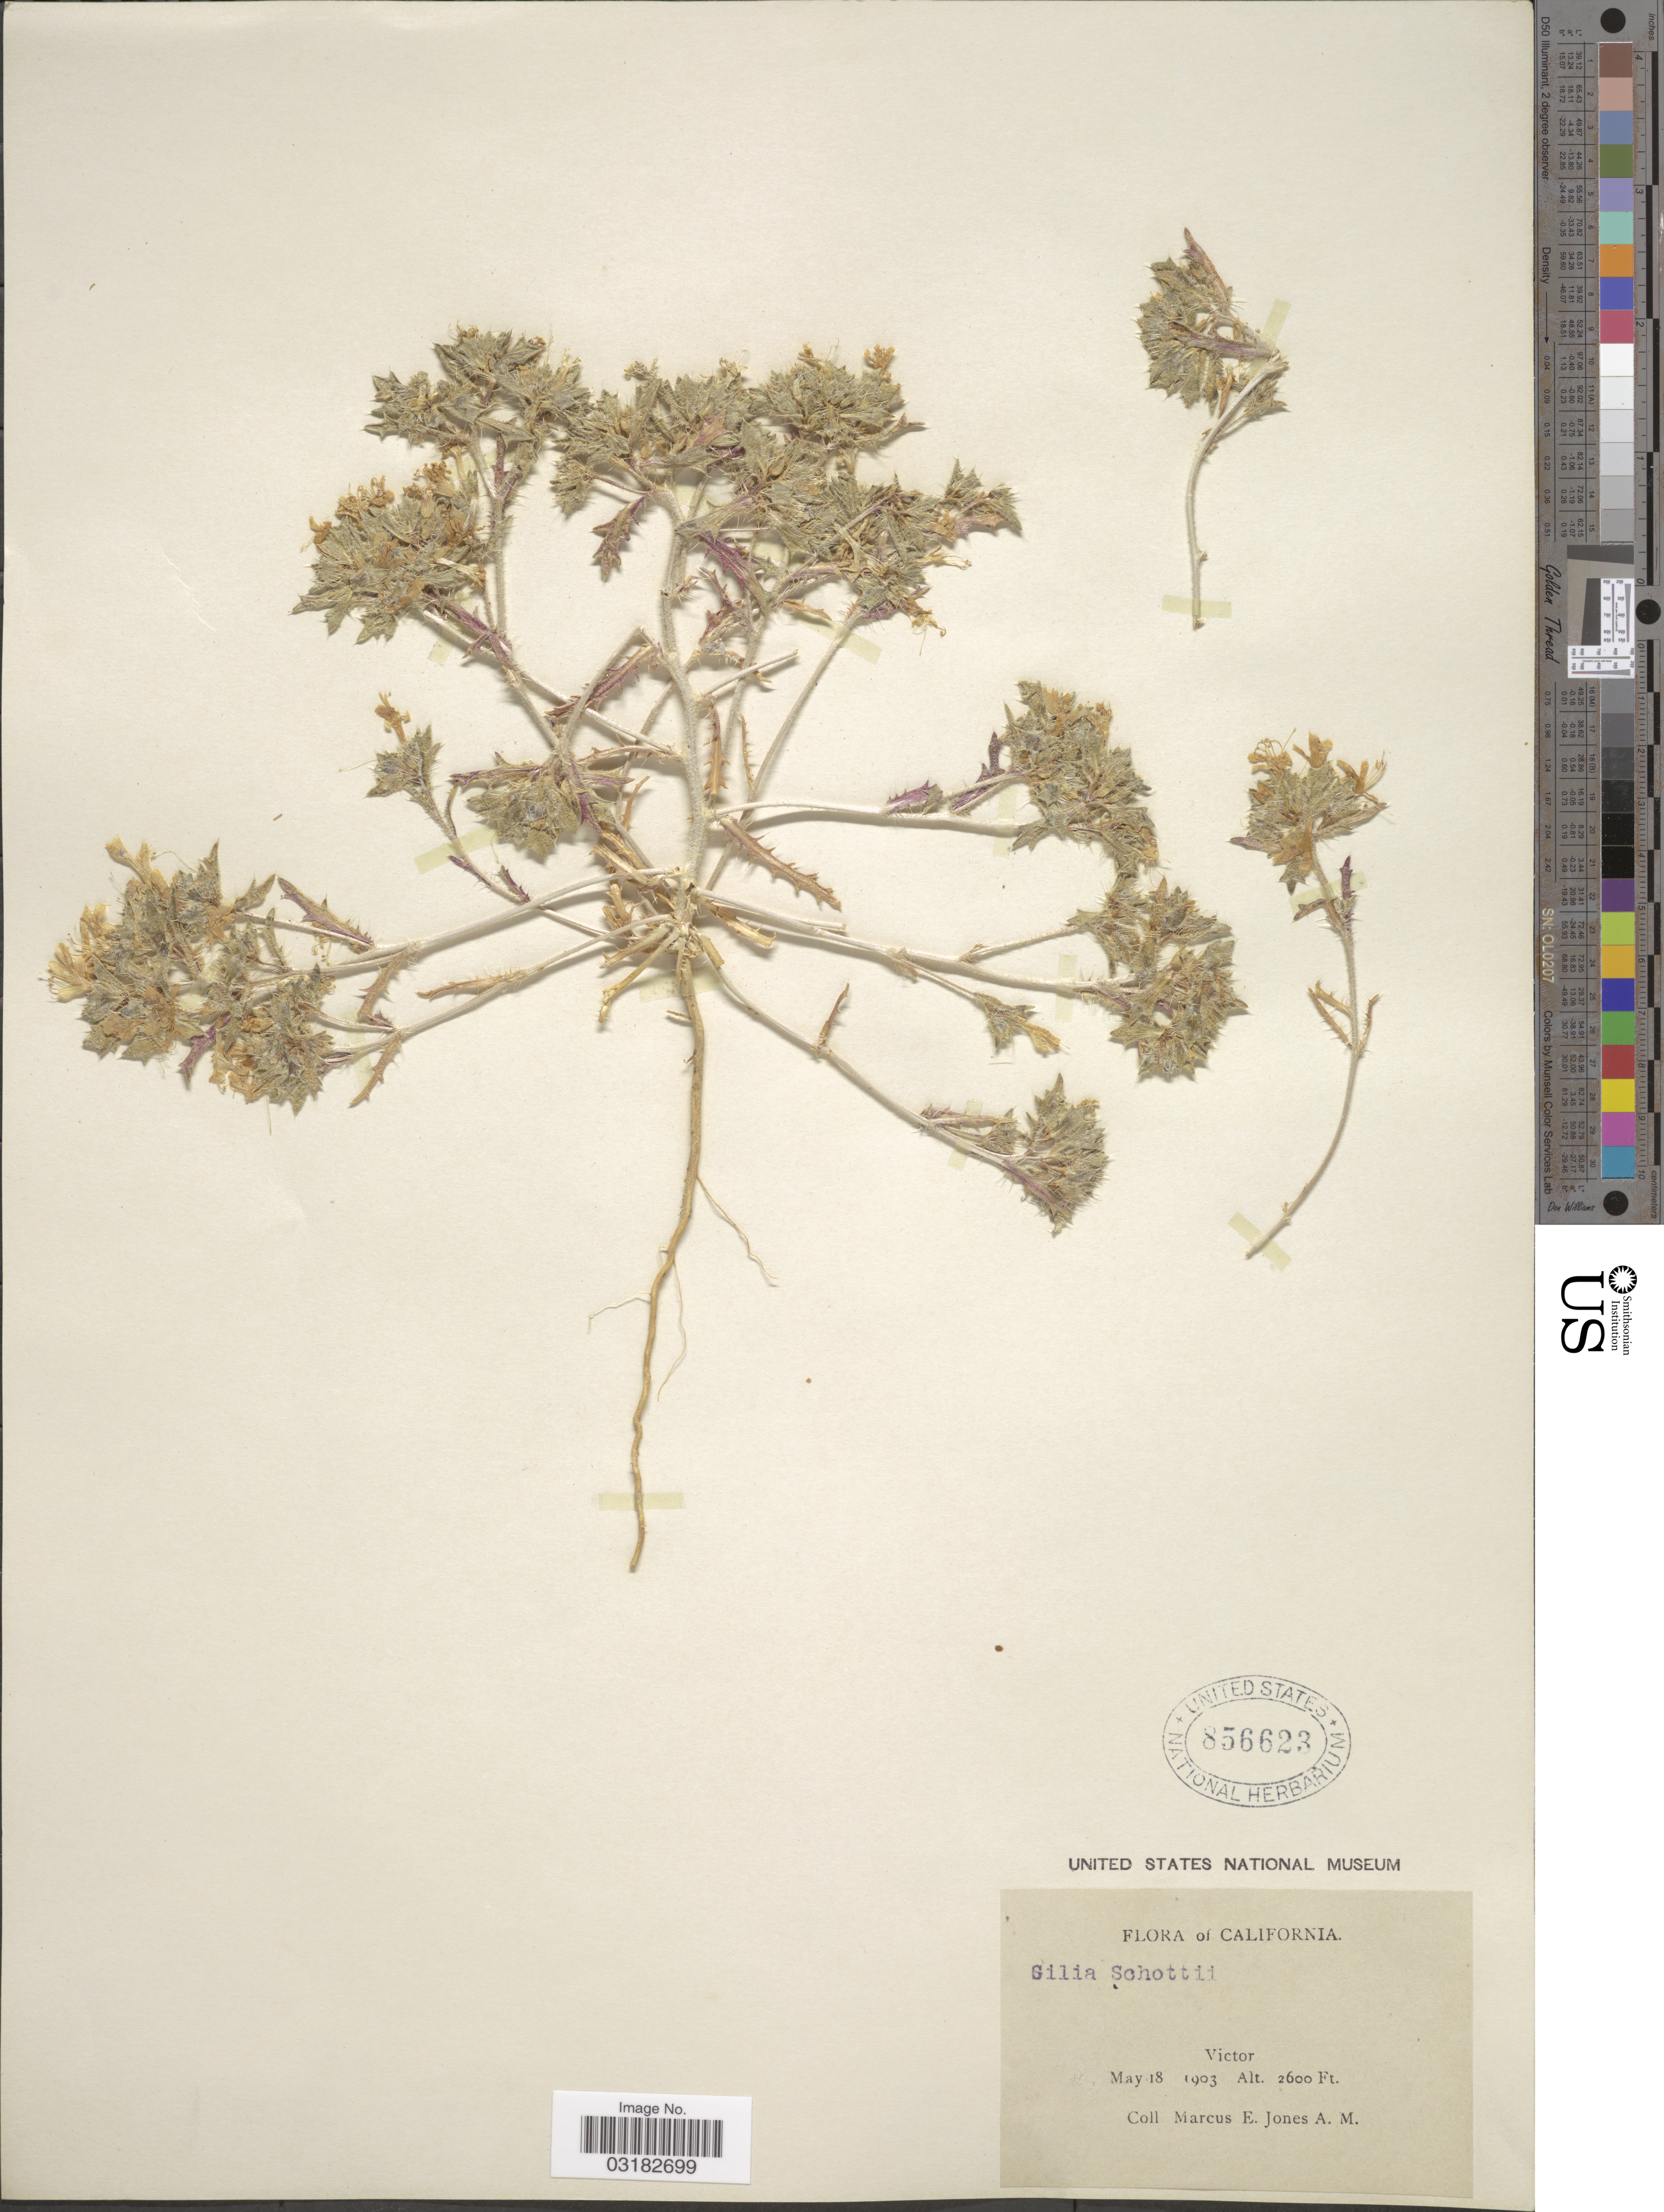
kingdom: Plantae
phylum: Tracheophyta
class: Magnoliopsida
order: Ericales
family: Polemoniaceae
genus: Loeseliastrum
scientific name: Loeseliastrum matthewsii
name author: (A. Gray) Timbrook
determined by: Strong, Mark T., (BOT), Smithsonian Institution - National Museum of Natural History (UNITED STATES)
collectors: M. E. Jones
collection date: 1903-05-18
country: United States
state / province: California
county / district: San Joaquin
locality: Victor.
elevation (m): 792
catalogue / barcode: US 856623